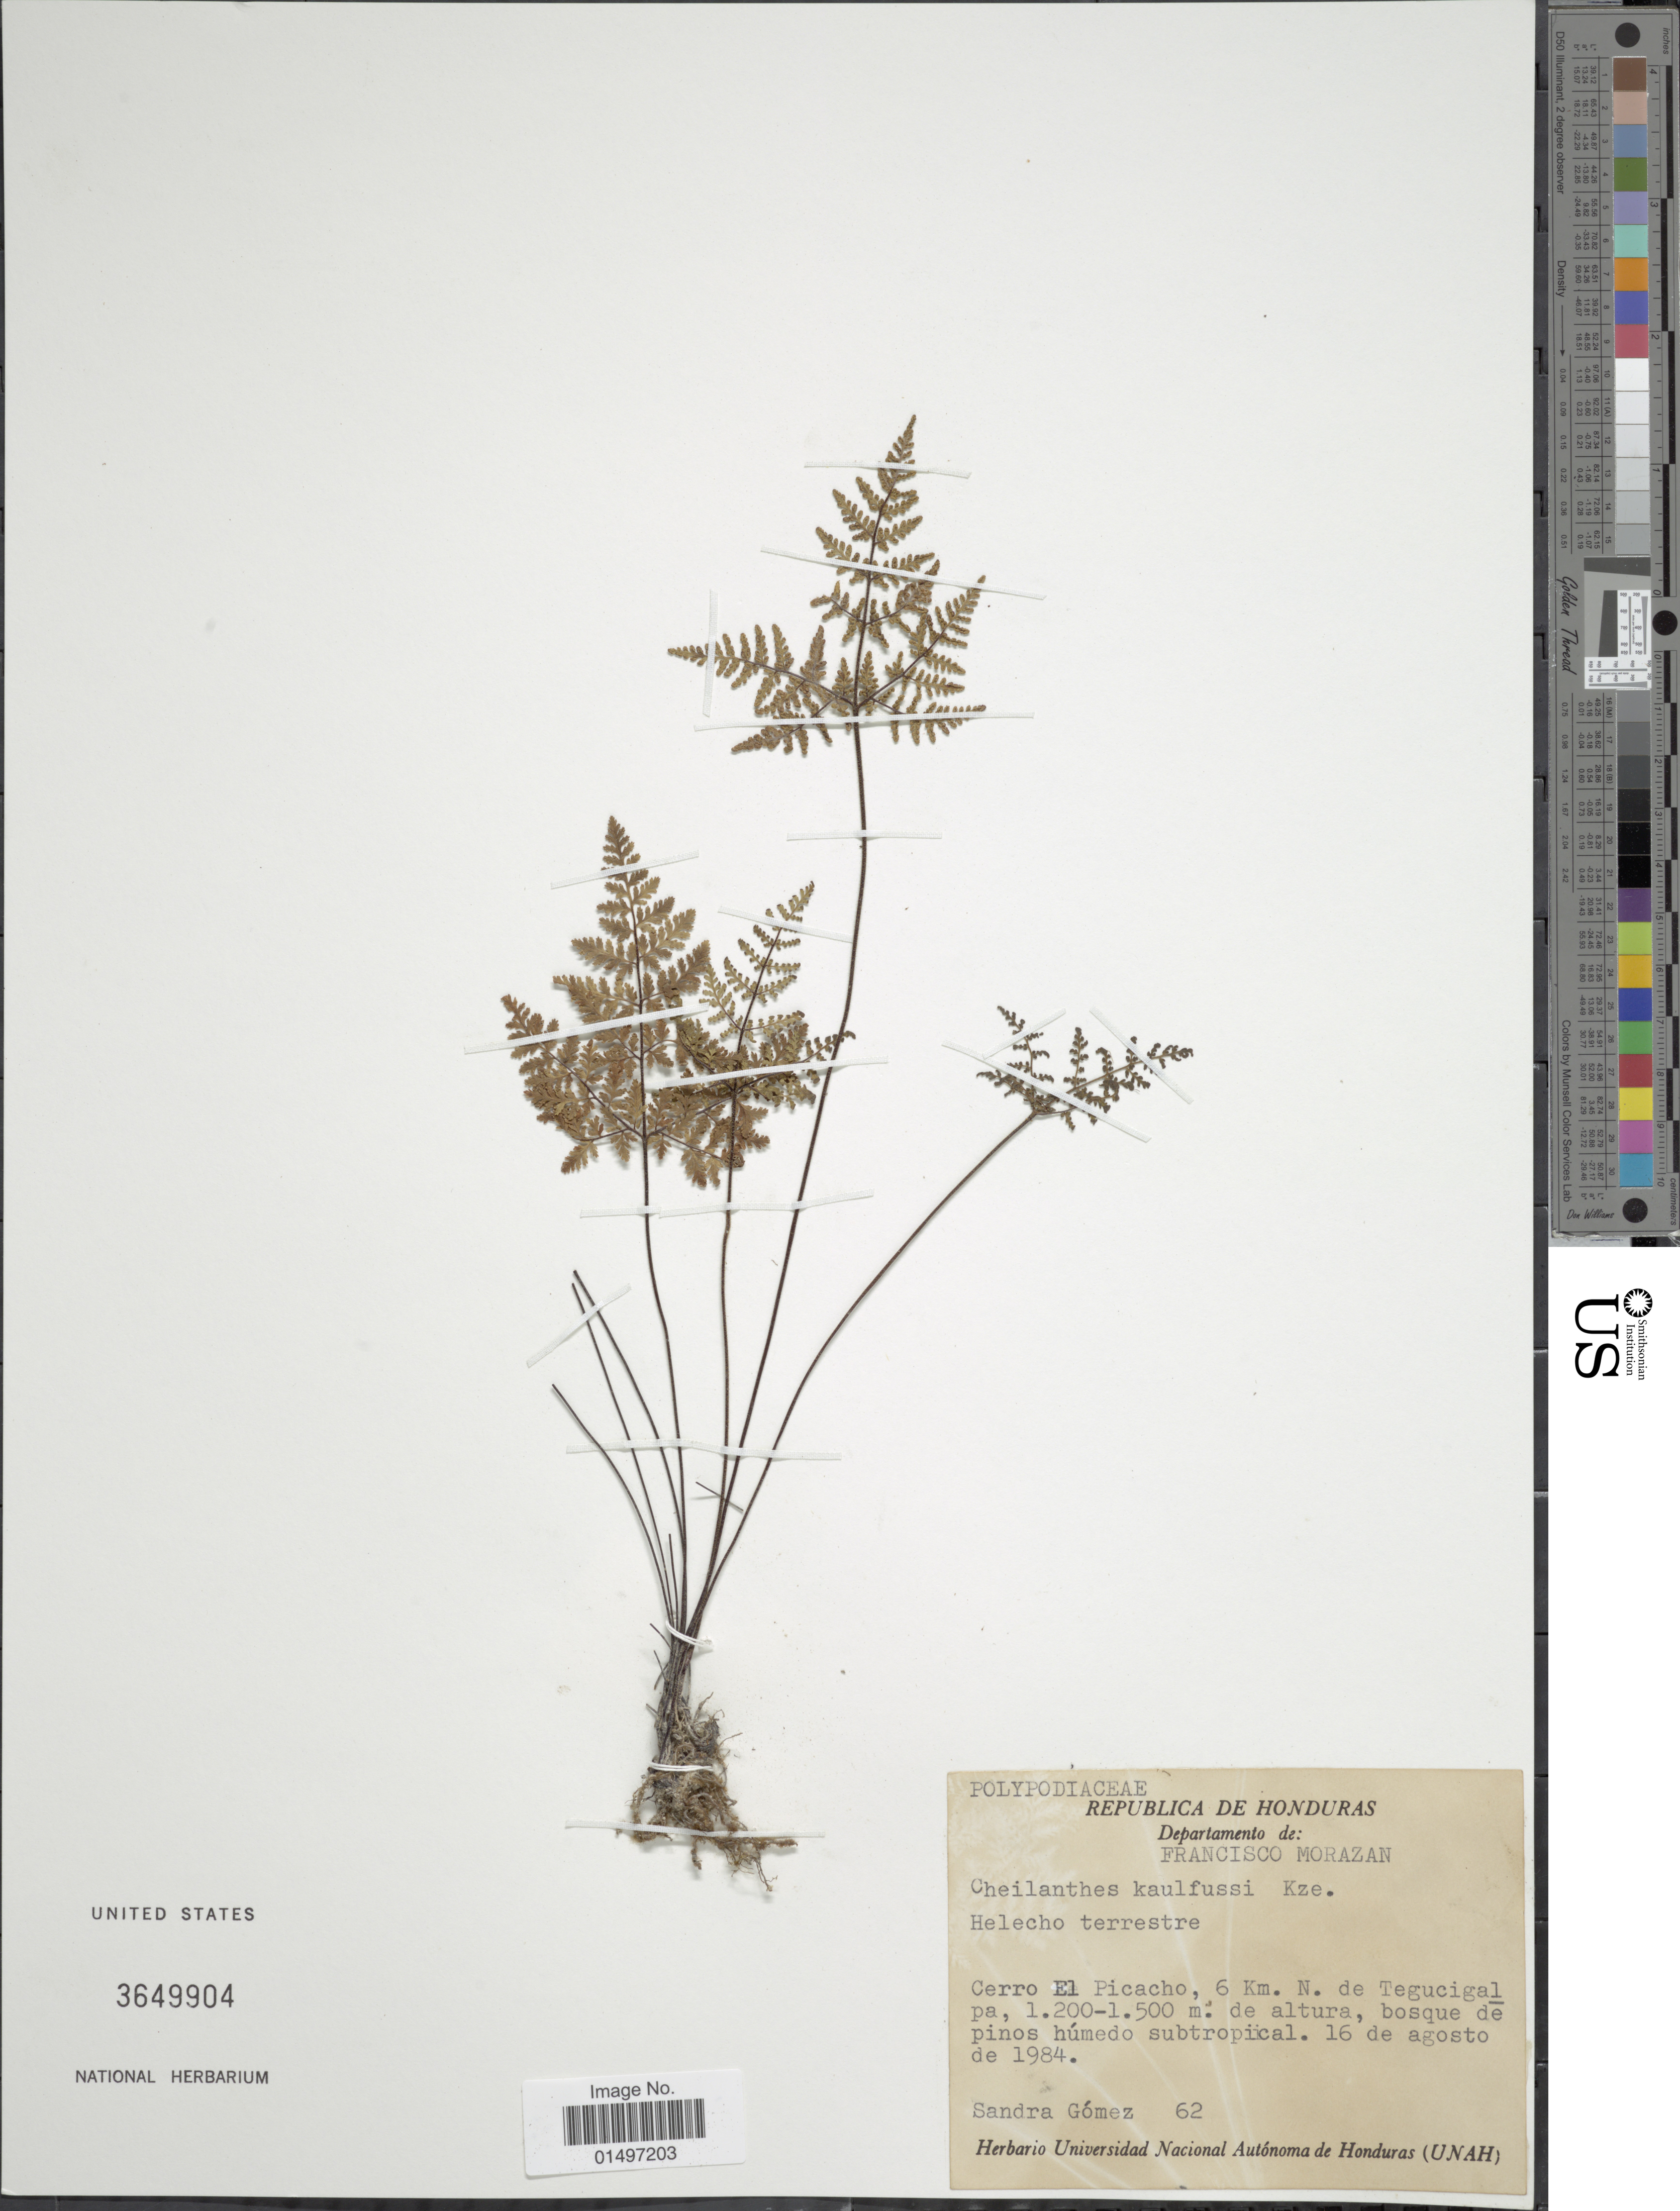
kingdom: Plantae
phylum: Tracheophyta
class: Polypodiopsida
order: Polypodiales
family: Pteridaceae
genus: Gaga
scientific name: Gaga kaulfussii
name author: (Kunze) Fay W. Li & Windham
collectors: S. Gomez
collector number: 62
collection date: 1984-08-16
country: Honduras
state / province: Fco. Morazán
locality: Honduras, Departamento de: Francisco Morazan, Cerro El Picacho, 6 Km. N. de Tegucigalpa.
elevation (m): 1200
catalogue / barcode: US 3649904